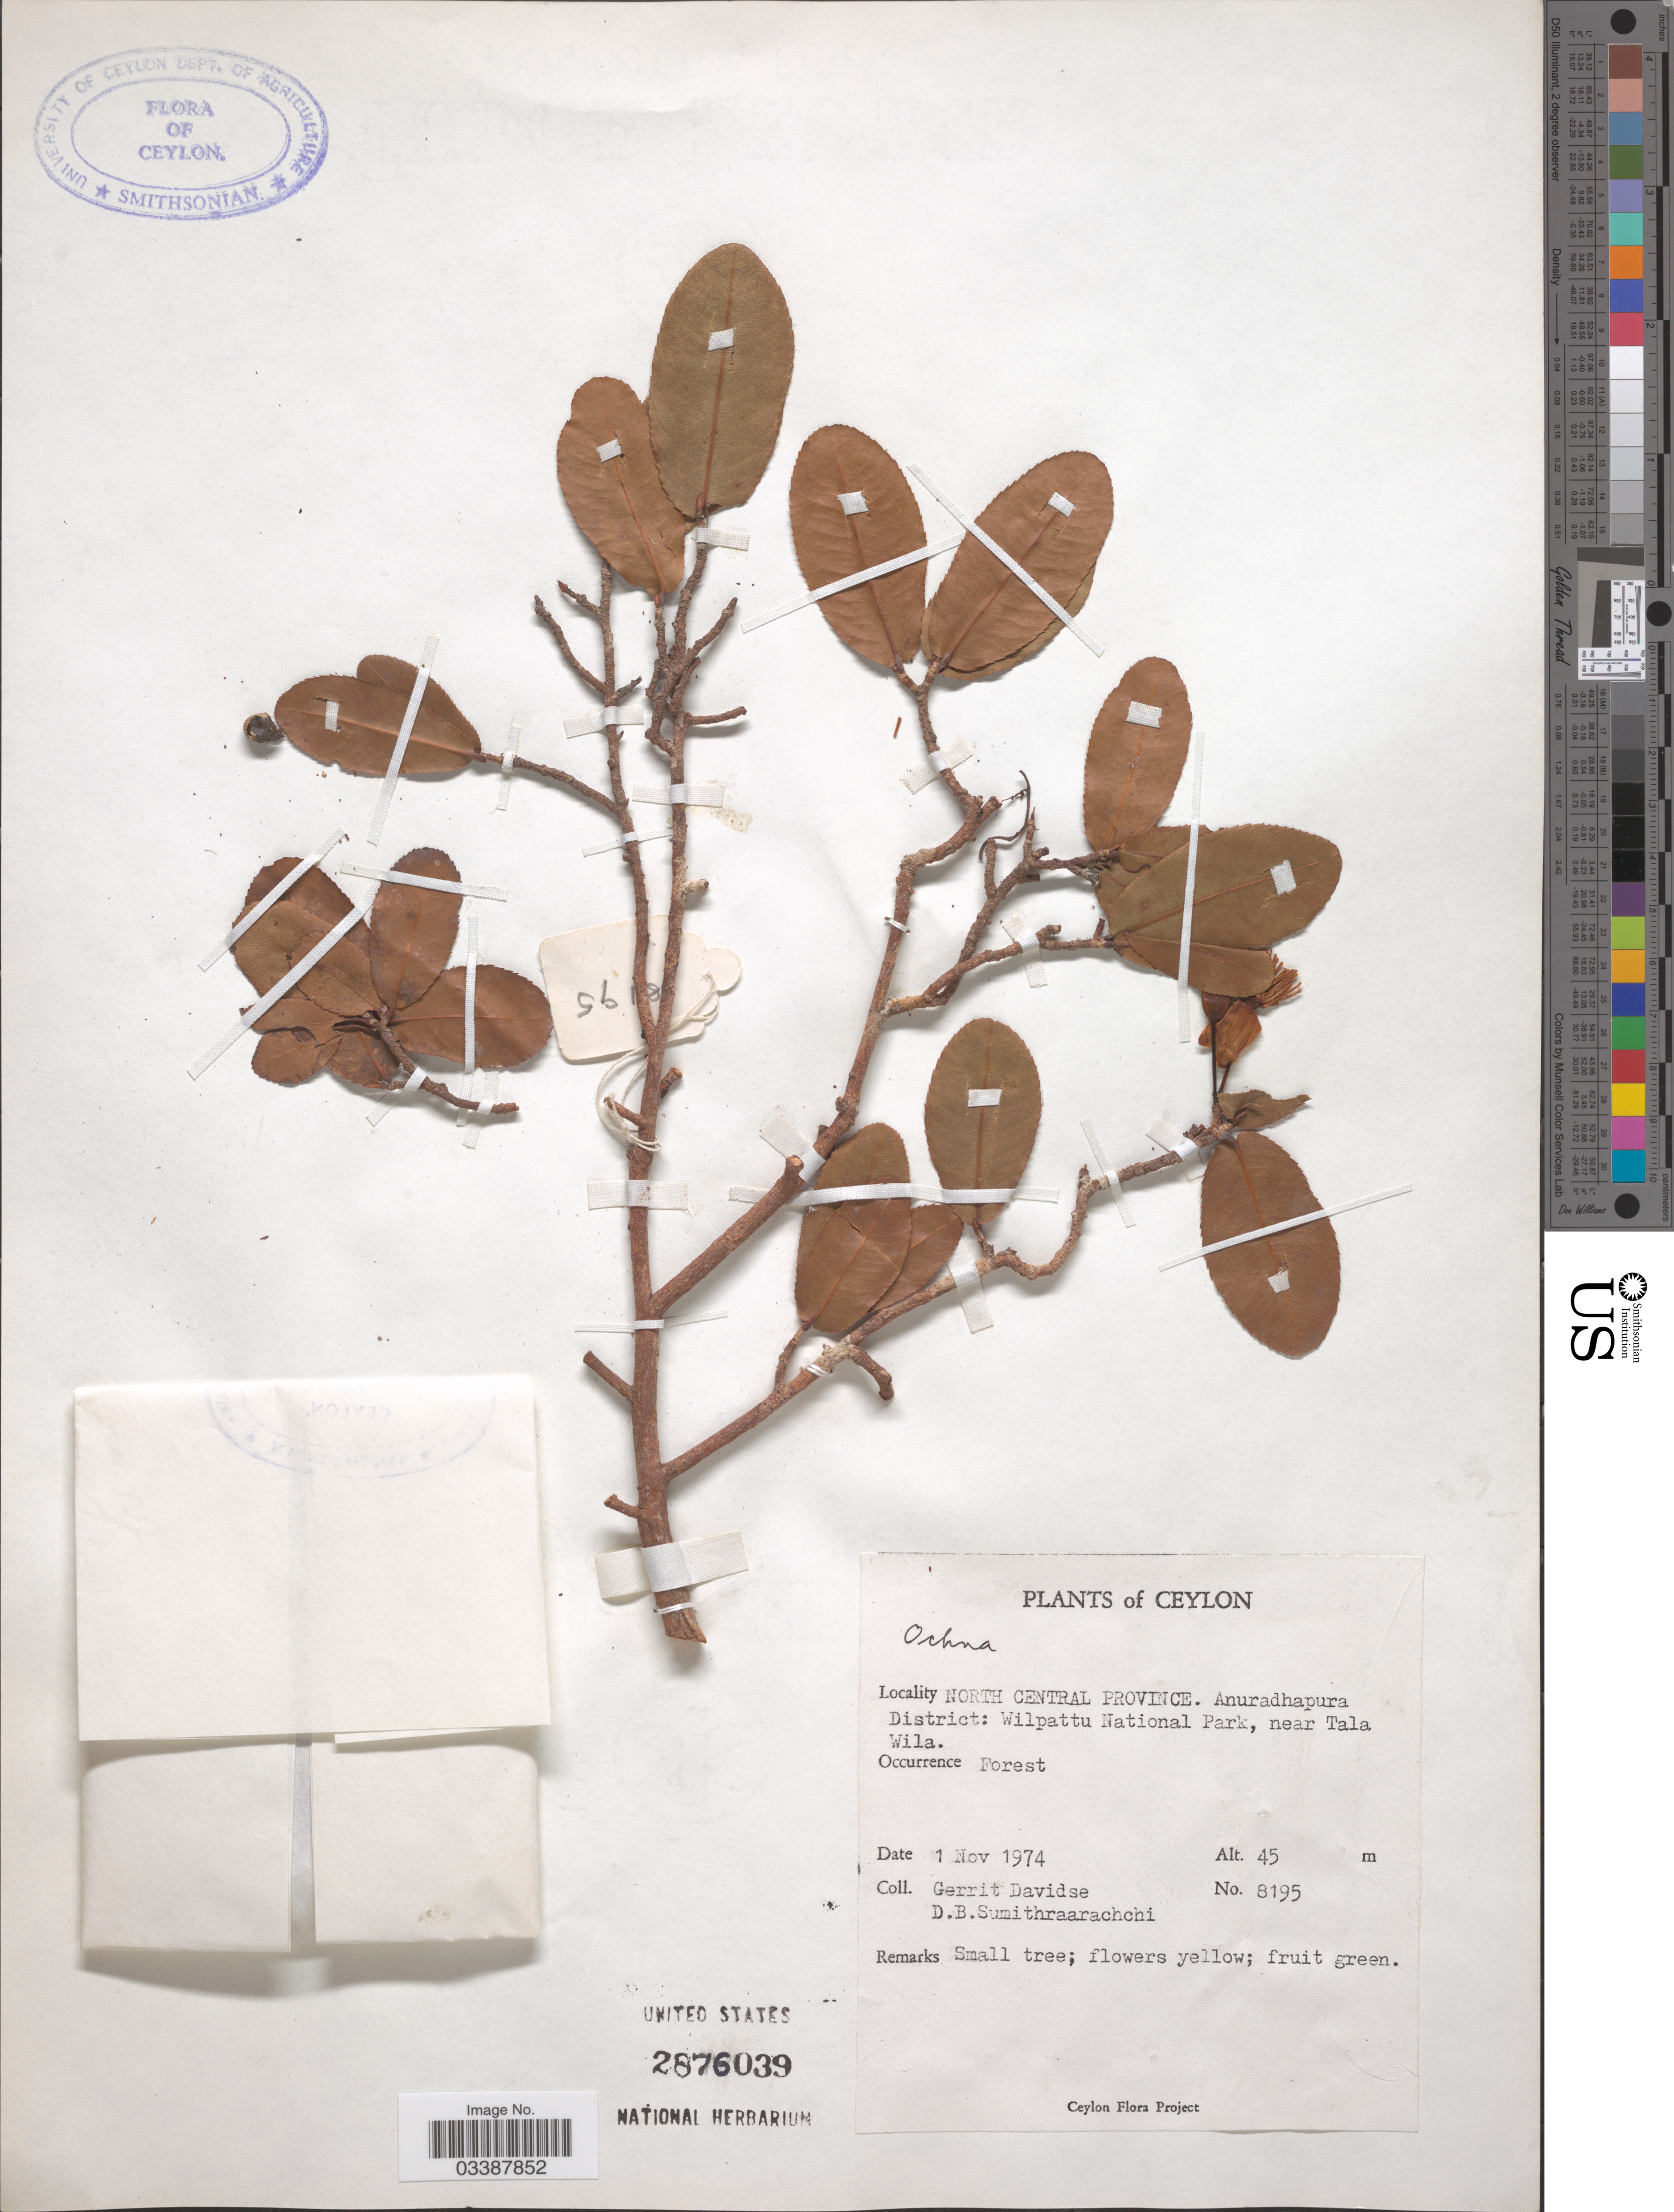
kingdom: Plantae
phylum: Tracheophyta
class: Magnoliopsida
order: Malpighiales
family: Ochnaceae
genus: Ochna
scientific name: Ochna sp.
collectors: G. Davidse & D. B. Sumithraarachchi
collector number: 8195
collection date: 1974-11-01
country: Sri Lanka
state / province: North Central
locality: Ceylon. Anuradhapura District: Wilpattu National Park, near Tala Wila.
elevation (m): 45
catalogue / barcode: US 2876039